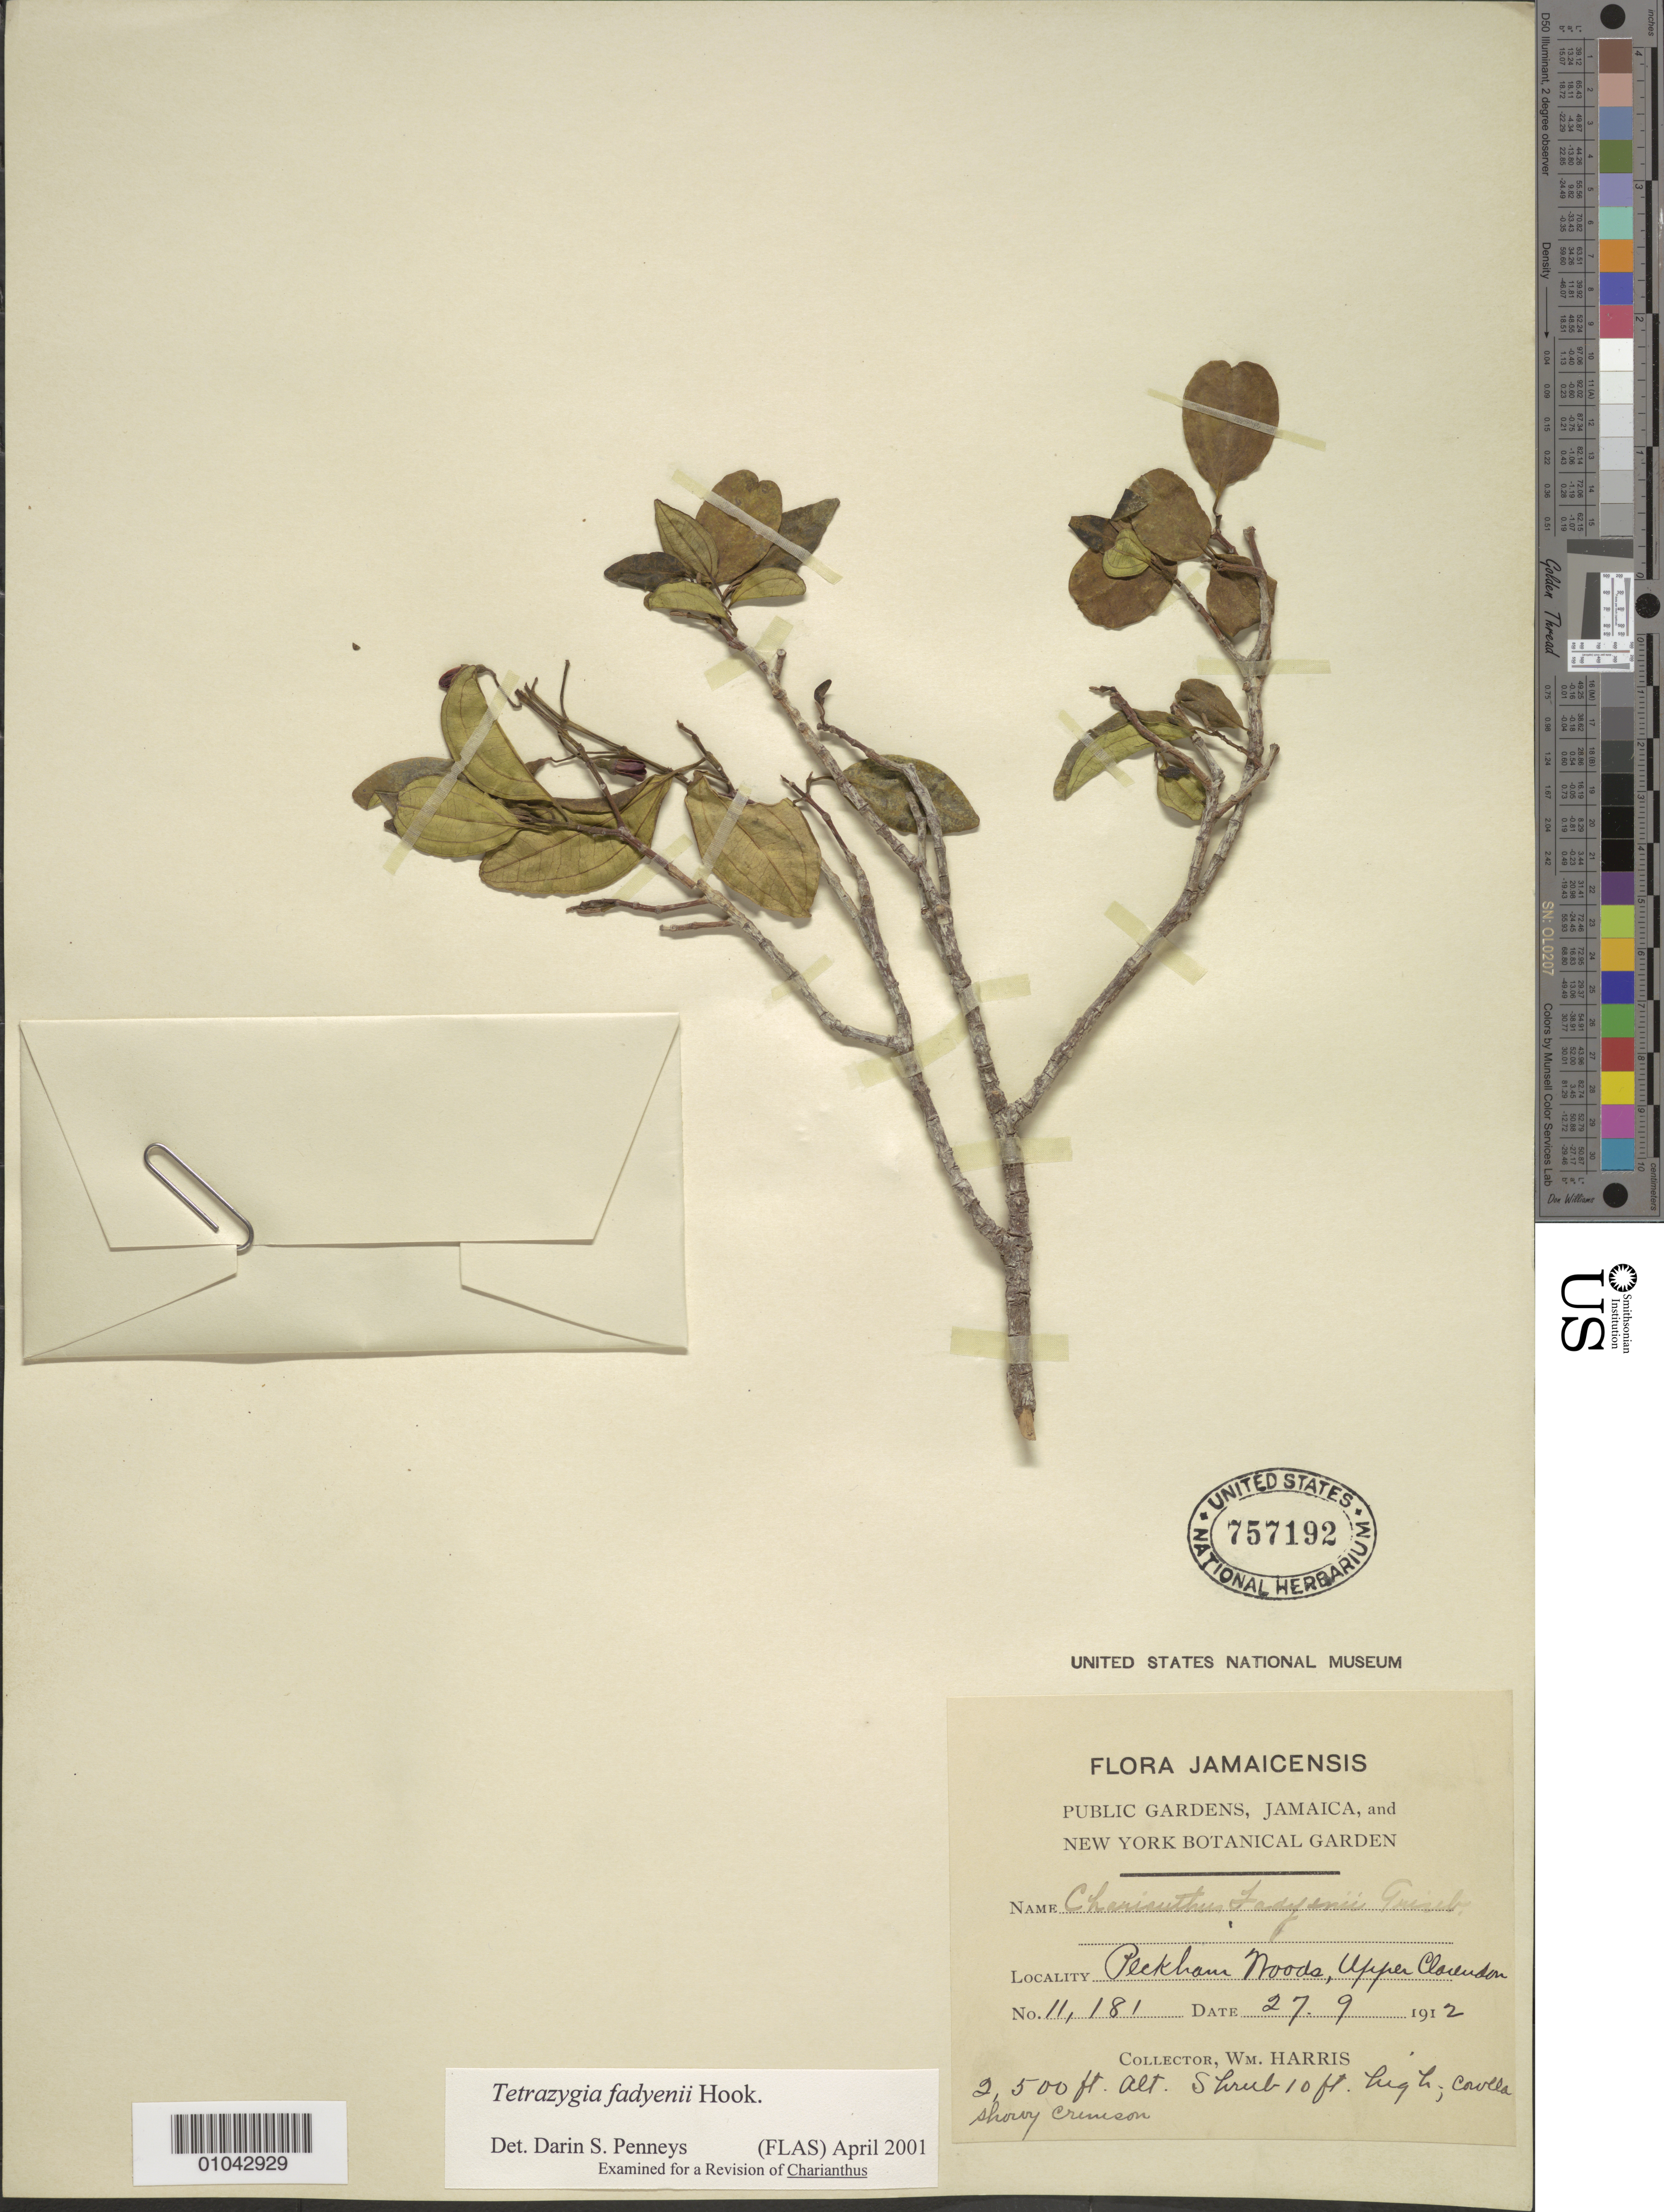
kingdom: Plantae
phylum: Tracheophyta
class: Magnoliopsida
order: Myrtales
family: Melastomataceae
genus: Tetrazygia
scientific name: Tetrazygia fadyenii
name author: Hook.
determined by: Penneys, D. S.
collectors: W. Harris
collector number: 11181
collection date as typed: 27 Sep 1912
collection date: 1912-09-27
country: Jamaica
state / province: Clarendon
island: Jamaica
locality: Peckham Woods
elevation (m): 762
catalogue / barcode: US 757192